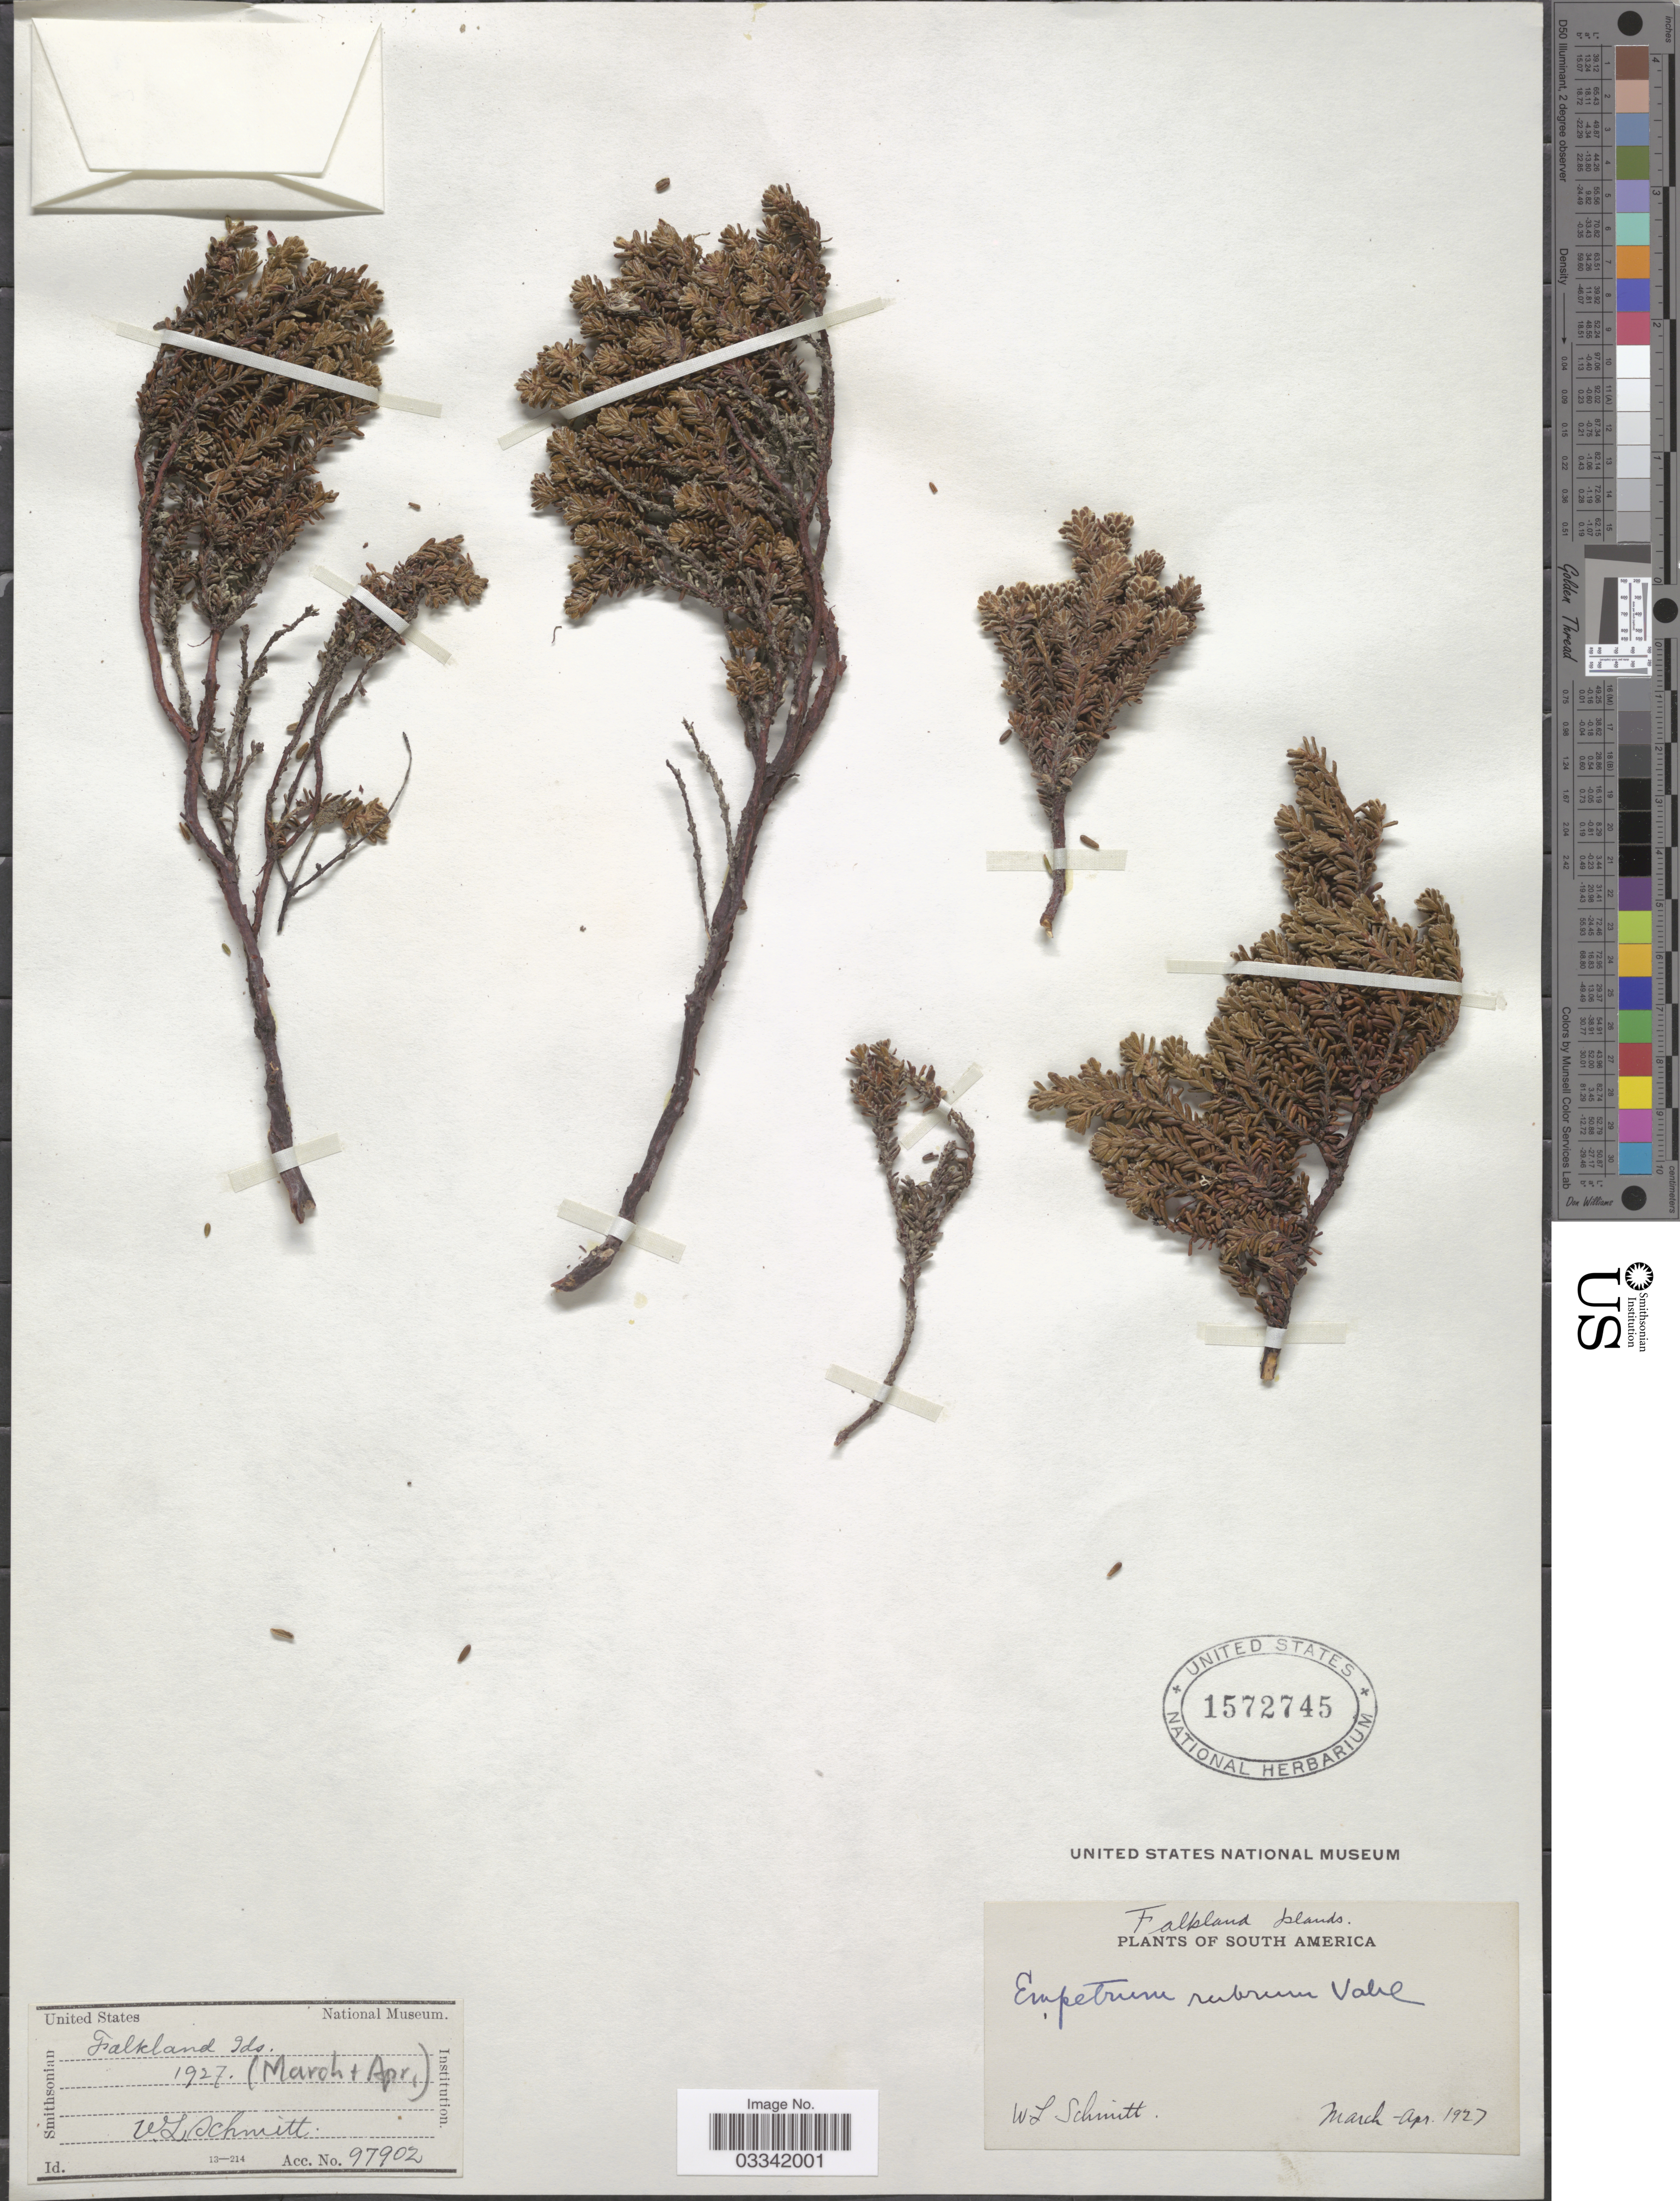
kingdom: Plantae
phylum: Tracheophyta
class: Magnoliopsida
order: Ericales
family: Ericaceae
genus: Empetrum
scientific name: Empetrum rubrum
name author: Vahl ex Willd.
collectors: W. L. Schmitt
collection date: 1927-03/1927-04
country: Falkland Islands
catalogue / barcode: US 1572745